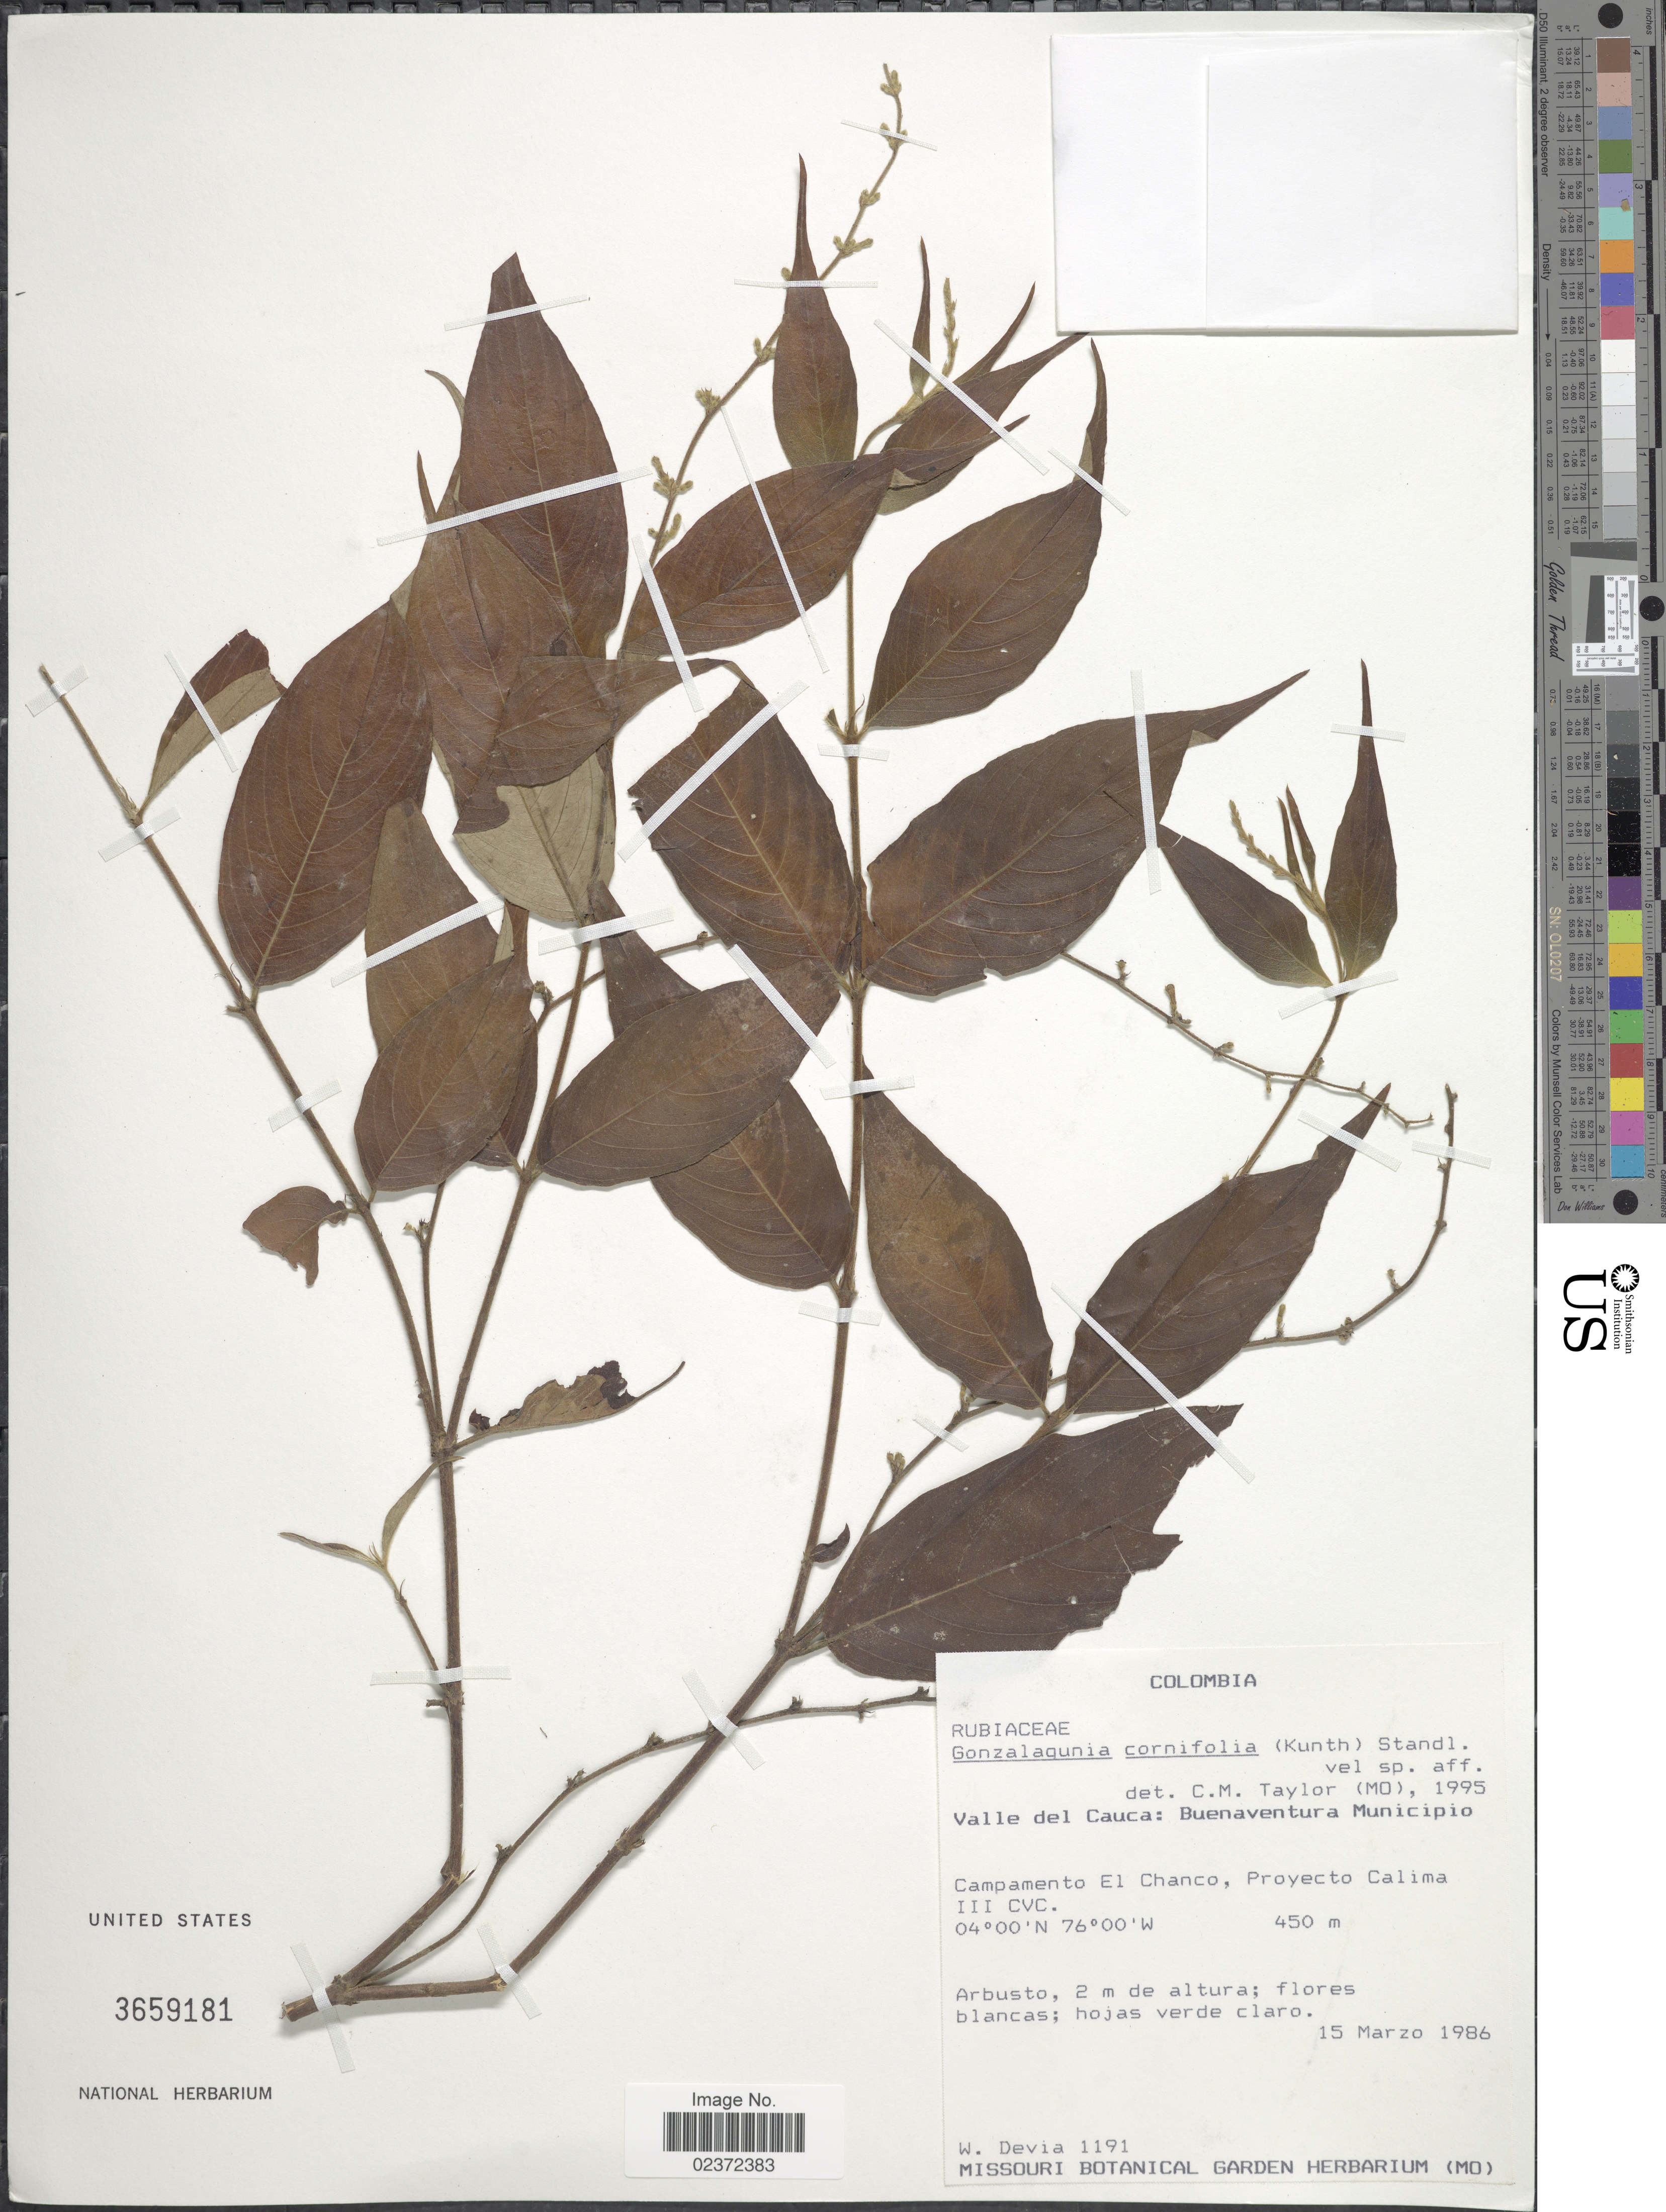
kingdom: Plantae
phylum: Tracheophyta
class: Magnoliopsida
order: Gentianales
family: Rubiaceae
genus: Gonzalagunia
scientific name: Gonzalagunia cornifolia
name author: (Kunth) Standl.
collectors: W. Devia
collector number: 1191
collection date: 1986-03-15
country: Colombia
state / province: Valle del Cauca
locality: Buenaventura Municipio, Campamento El Chanco, Proyecto Calima III CVC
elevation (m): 450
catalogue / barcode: US 3659181